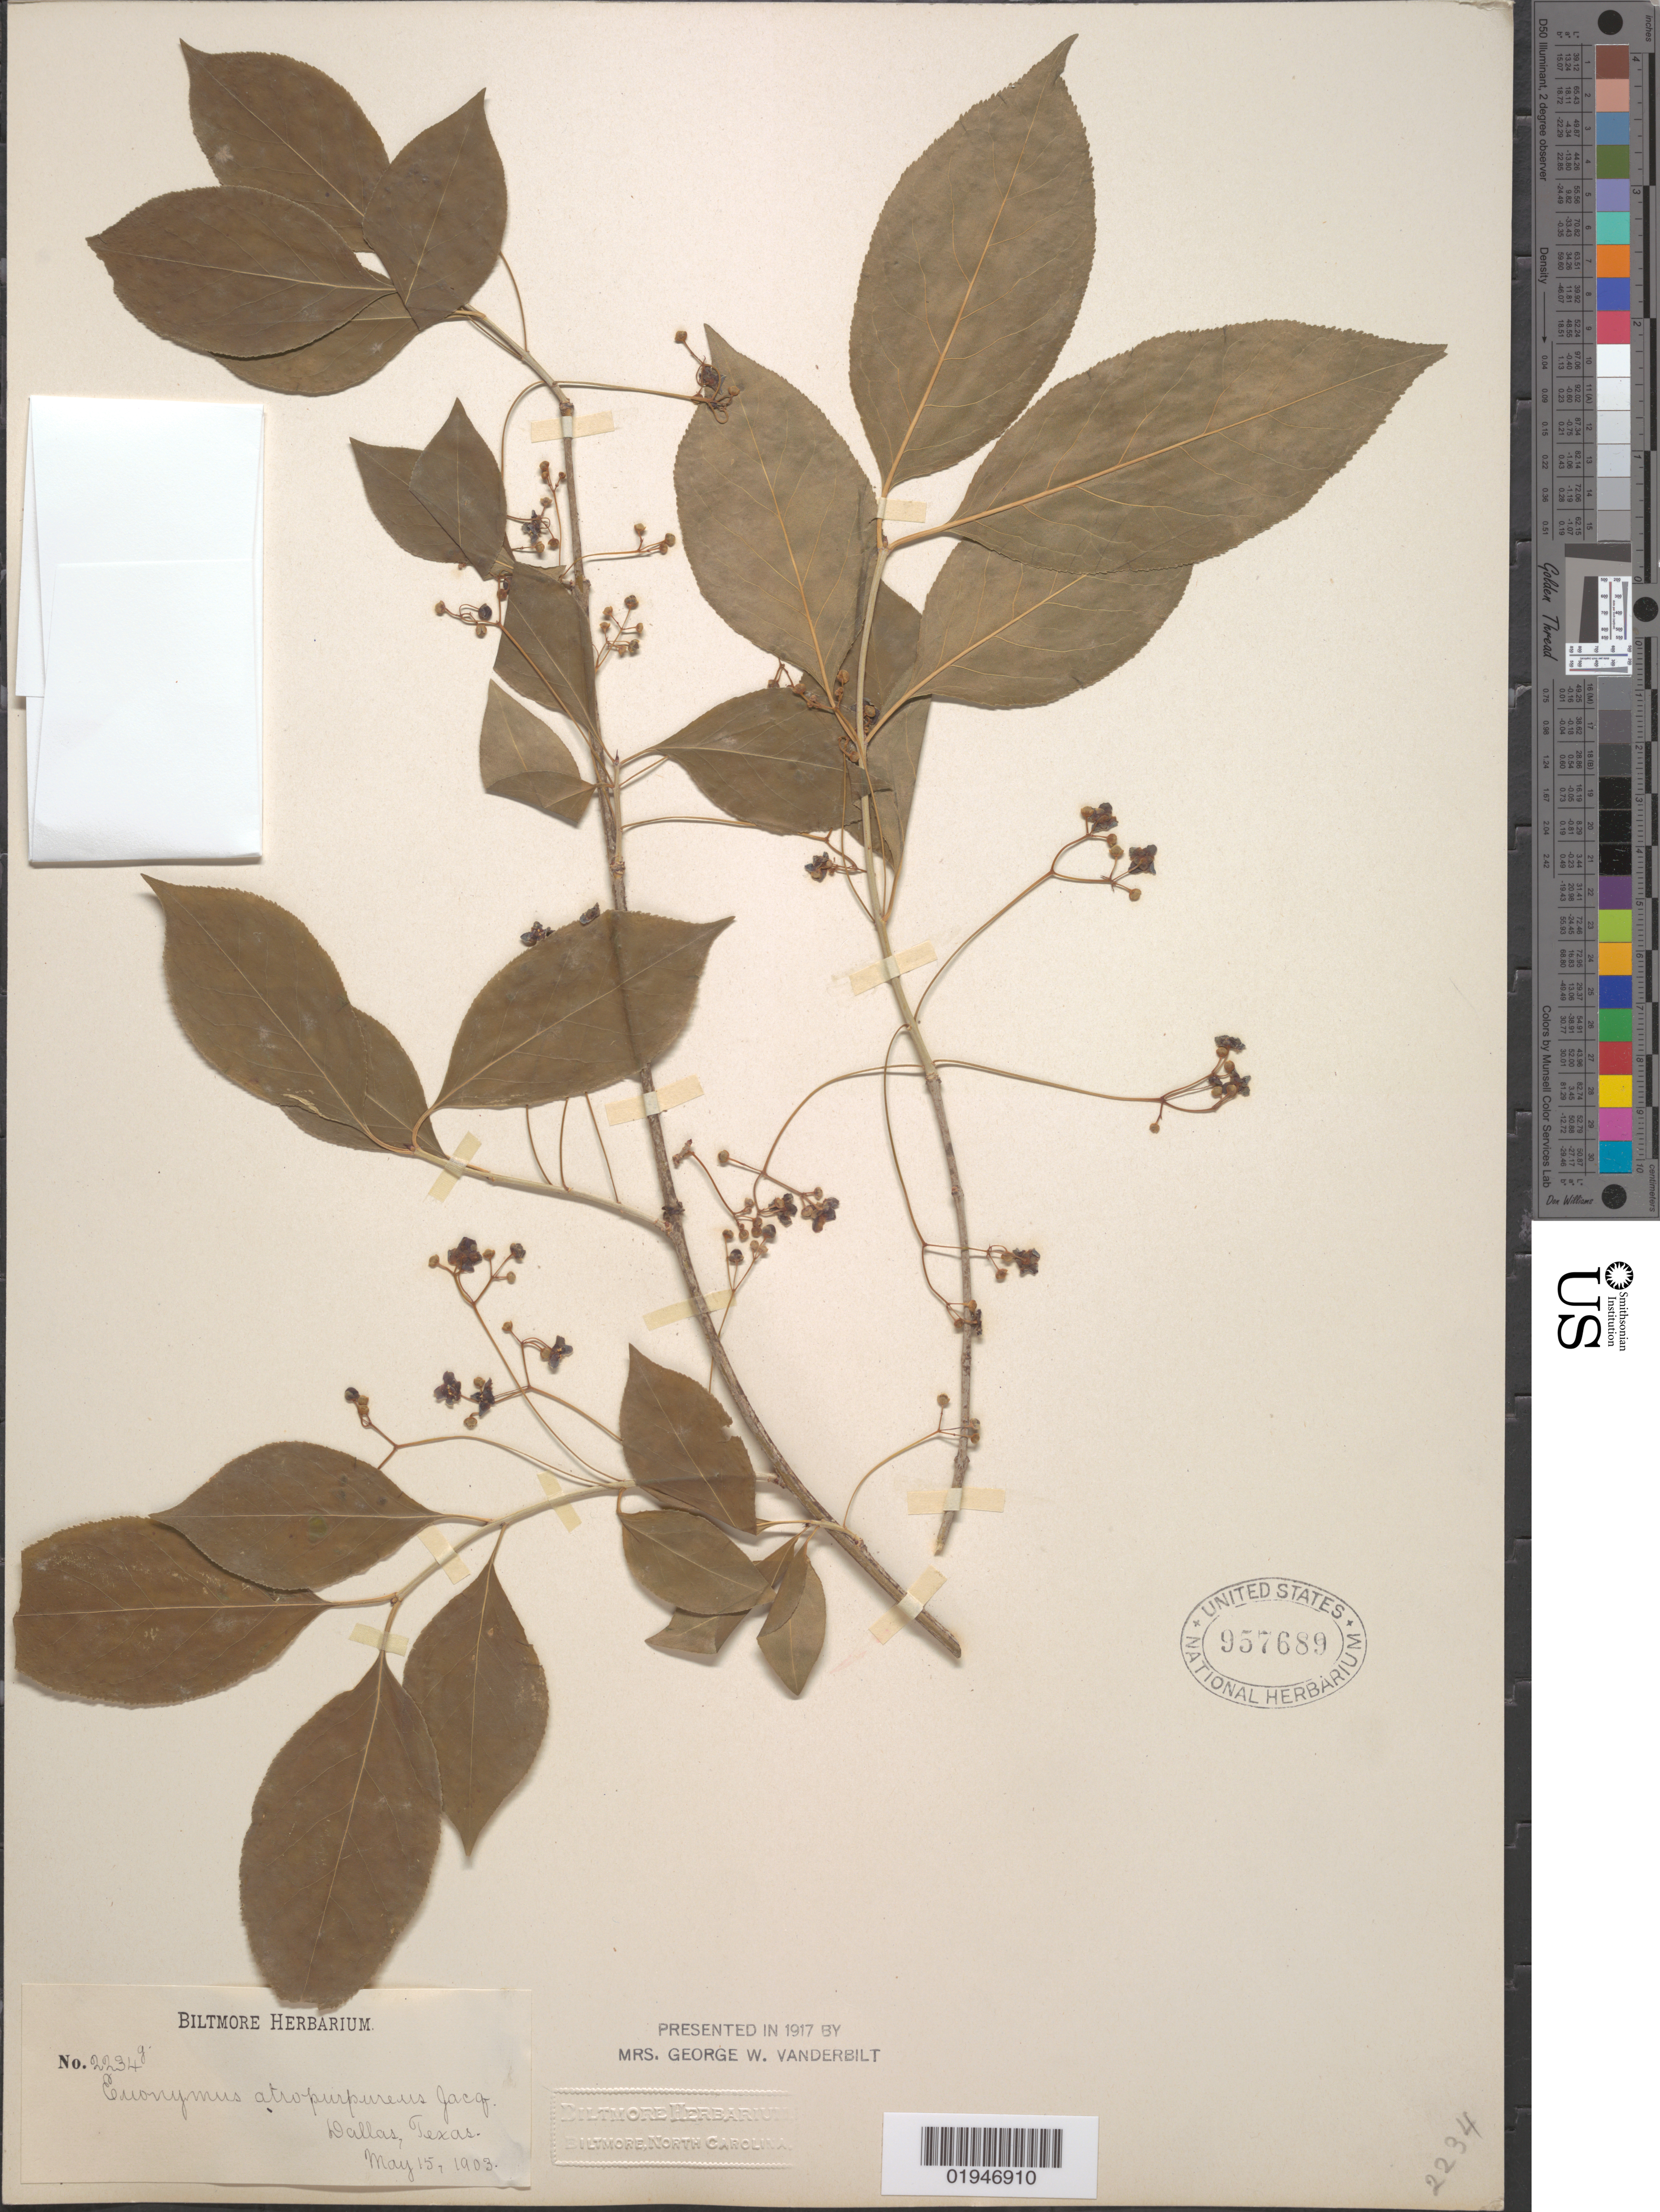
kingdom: Plantae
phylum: Tracheophyta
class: Magnoliopsida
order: Celastrales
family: Celastraceae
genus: Euonymus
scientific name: Euonymus atropurpureus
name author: Jacq.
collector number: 2234g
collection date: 1903-05-15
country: United States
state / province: Texas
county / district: Dallas County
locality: Dallas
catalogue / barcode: US 957689